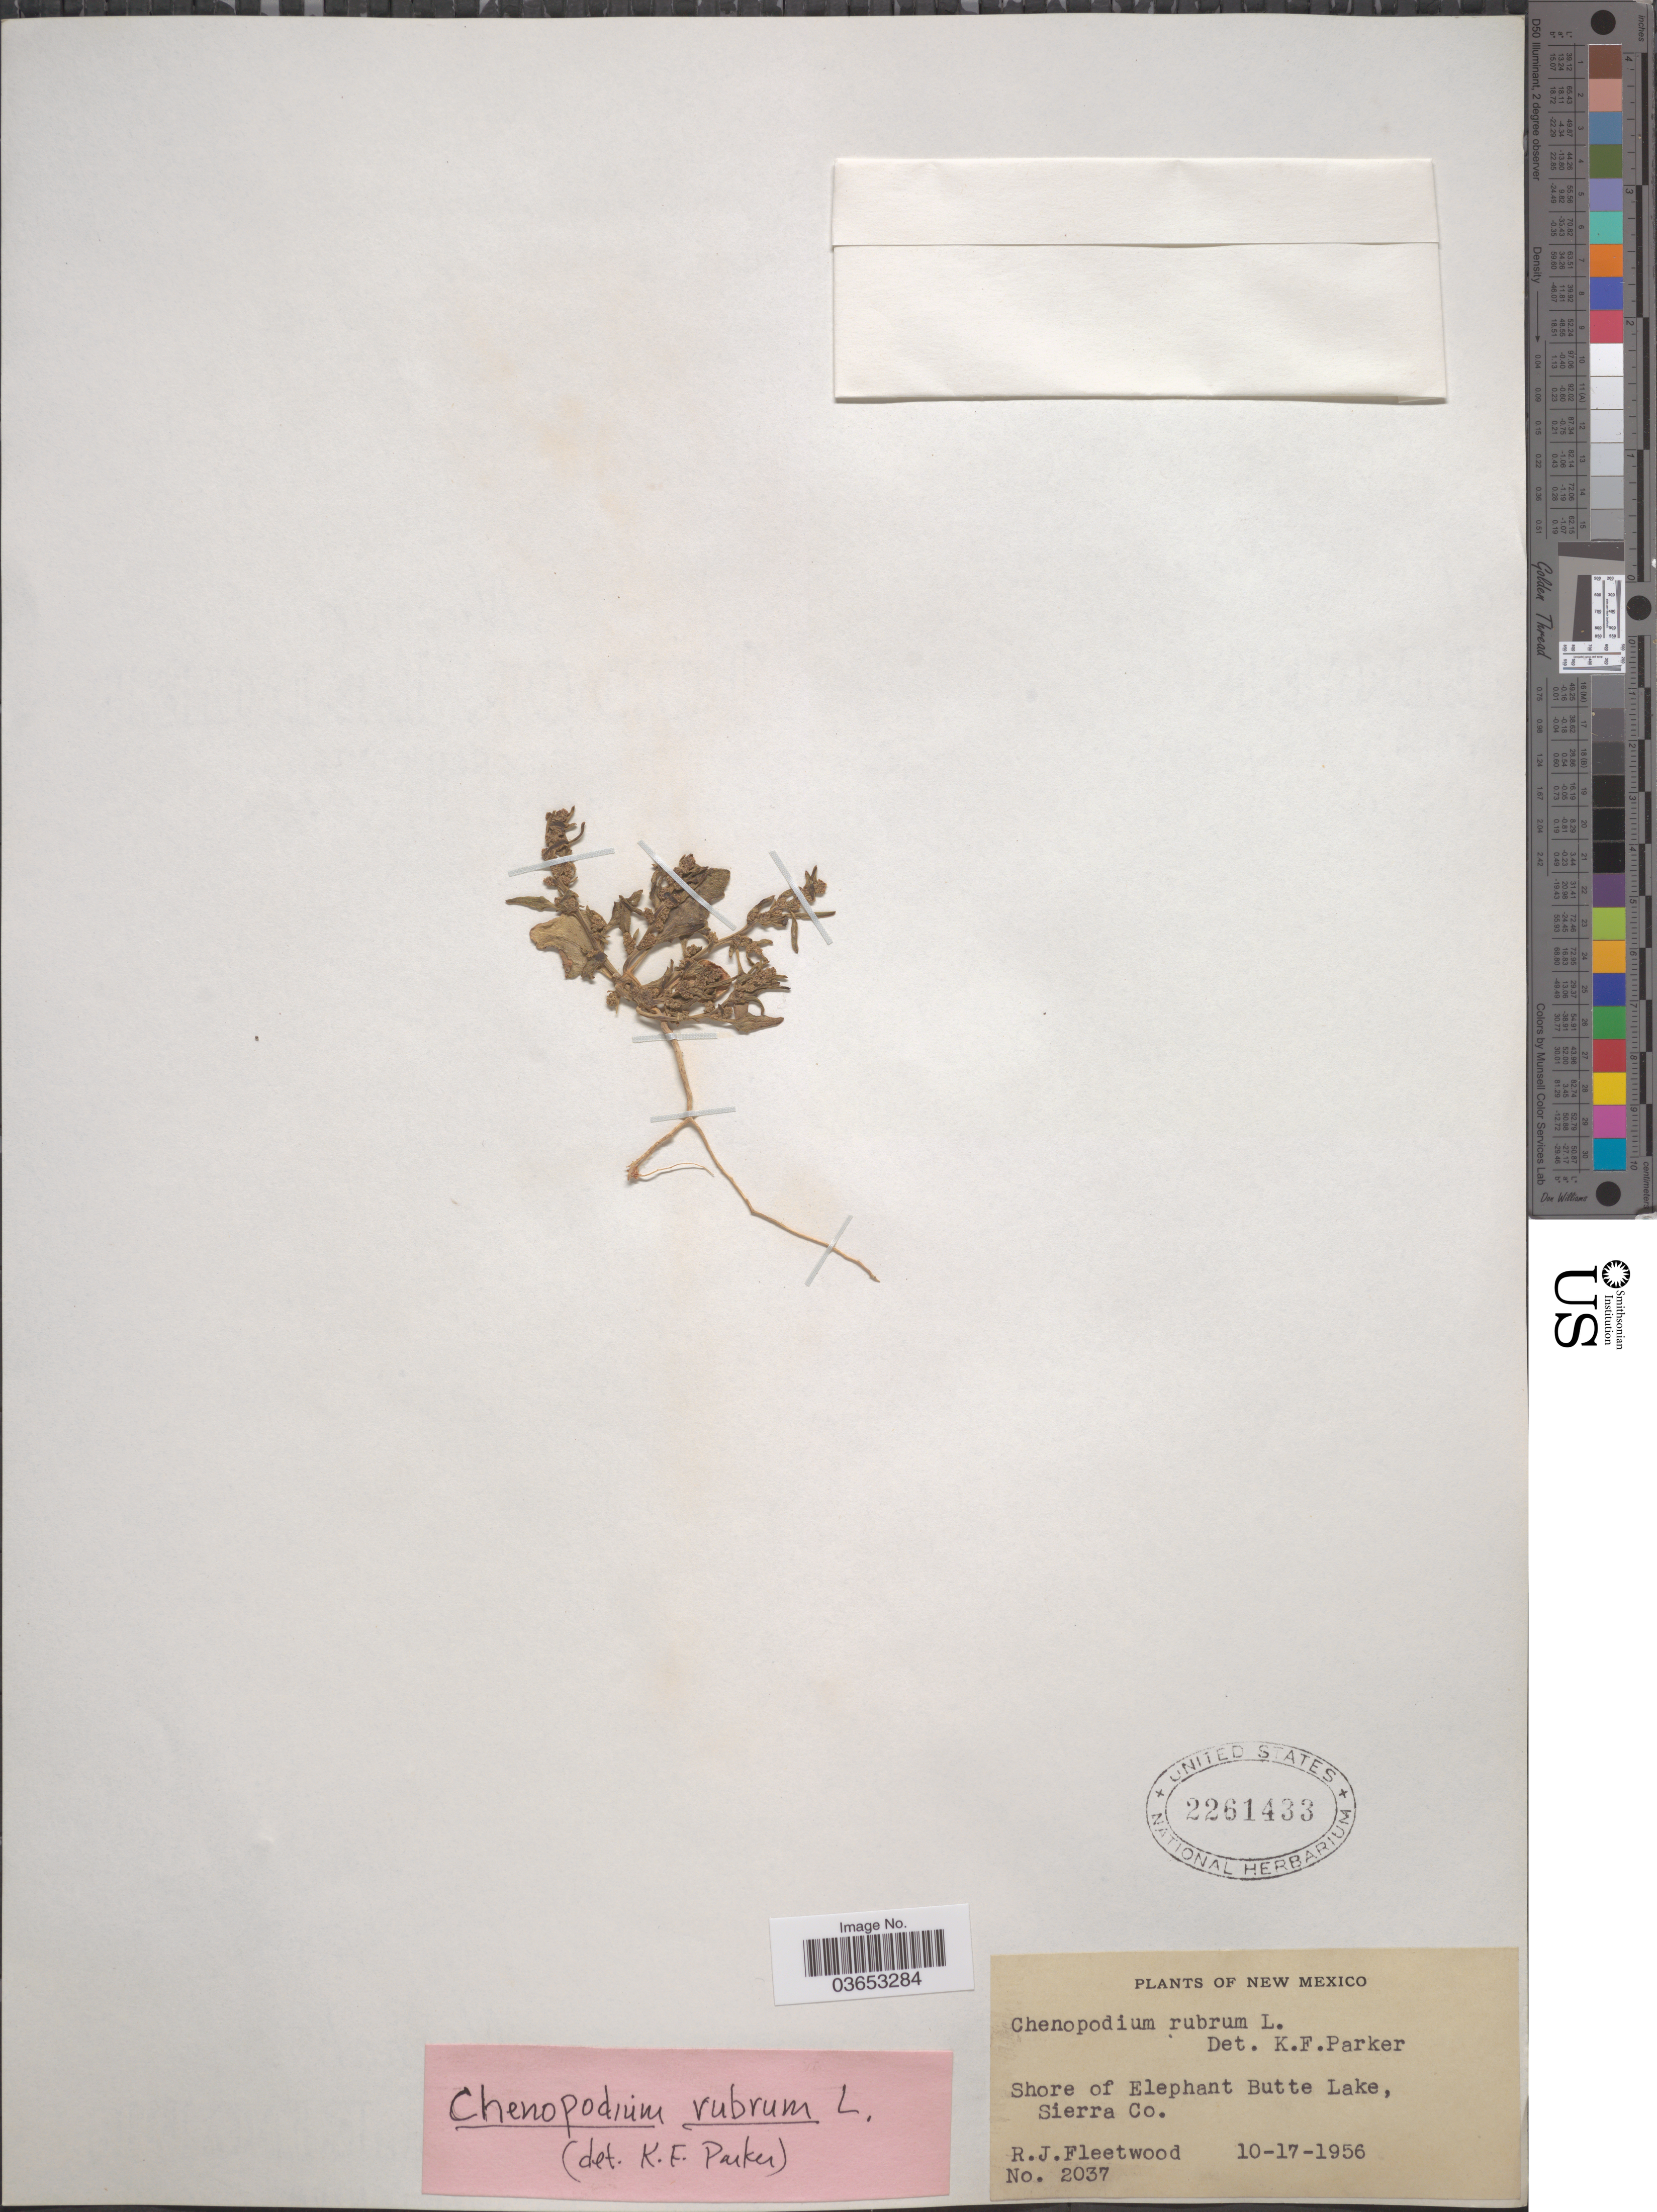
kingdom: Plantae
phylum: Tracheophyta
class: Magnoliopsida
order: Caryophyllales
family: Amaranthaceae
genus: Chenopodium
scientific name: Chenopodium humile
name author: Hook.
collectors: R. J. Fleetwood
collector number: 2037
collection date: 1956-10-17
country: United States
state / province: New Mexico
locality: Shore of Elephant Butte Lake, Sierra Co.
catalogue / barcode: US 2261433